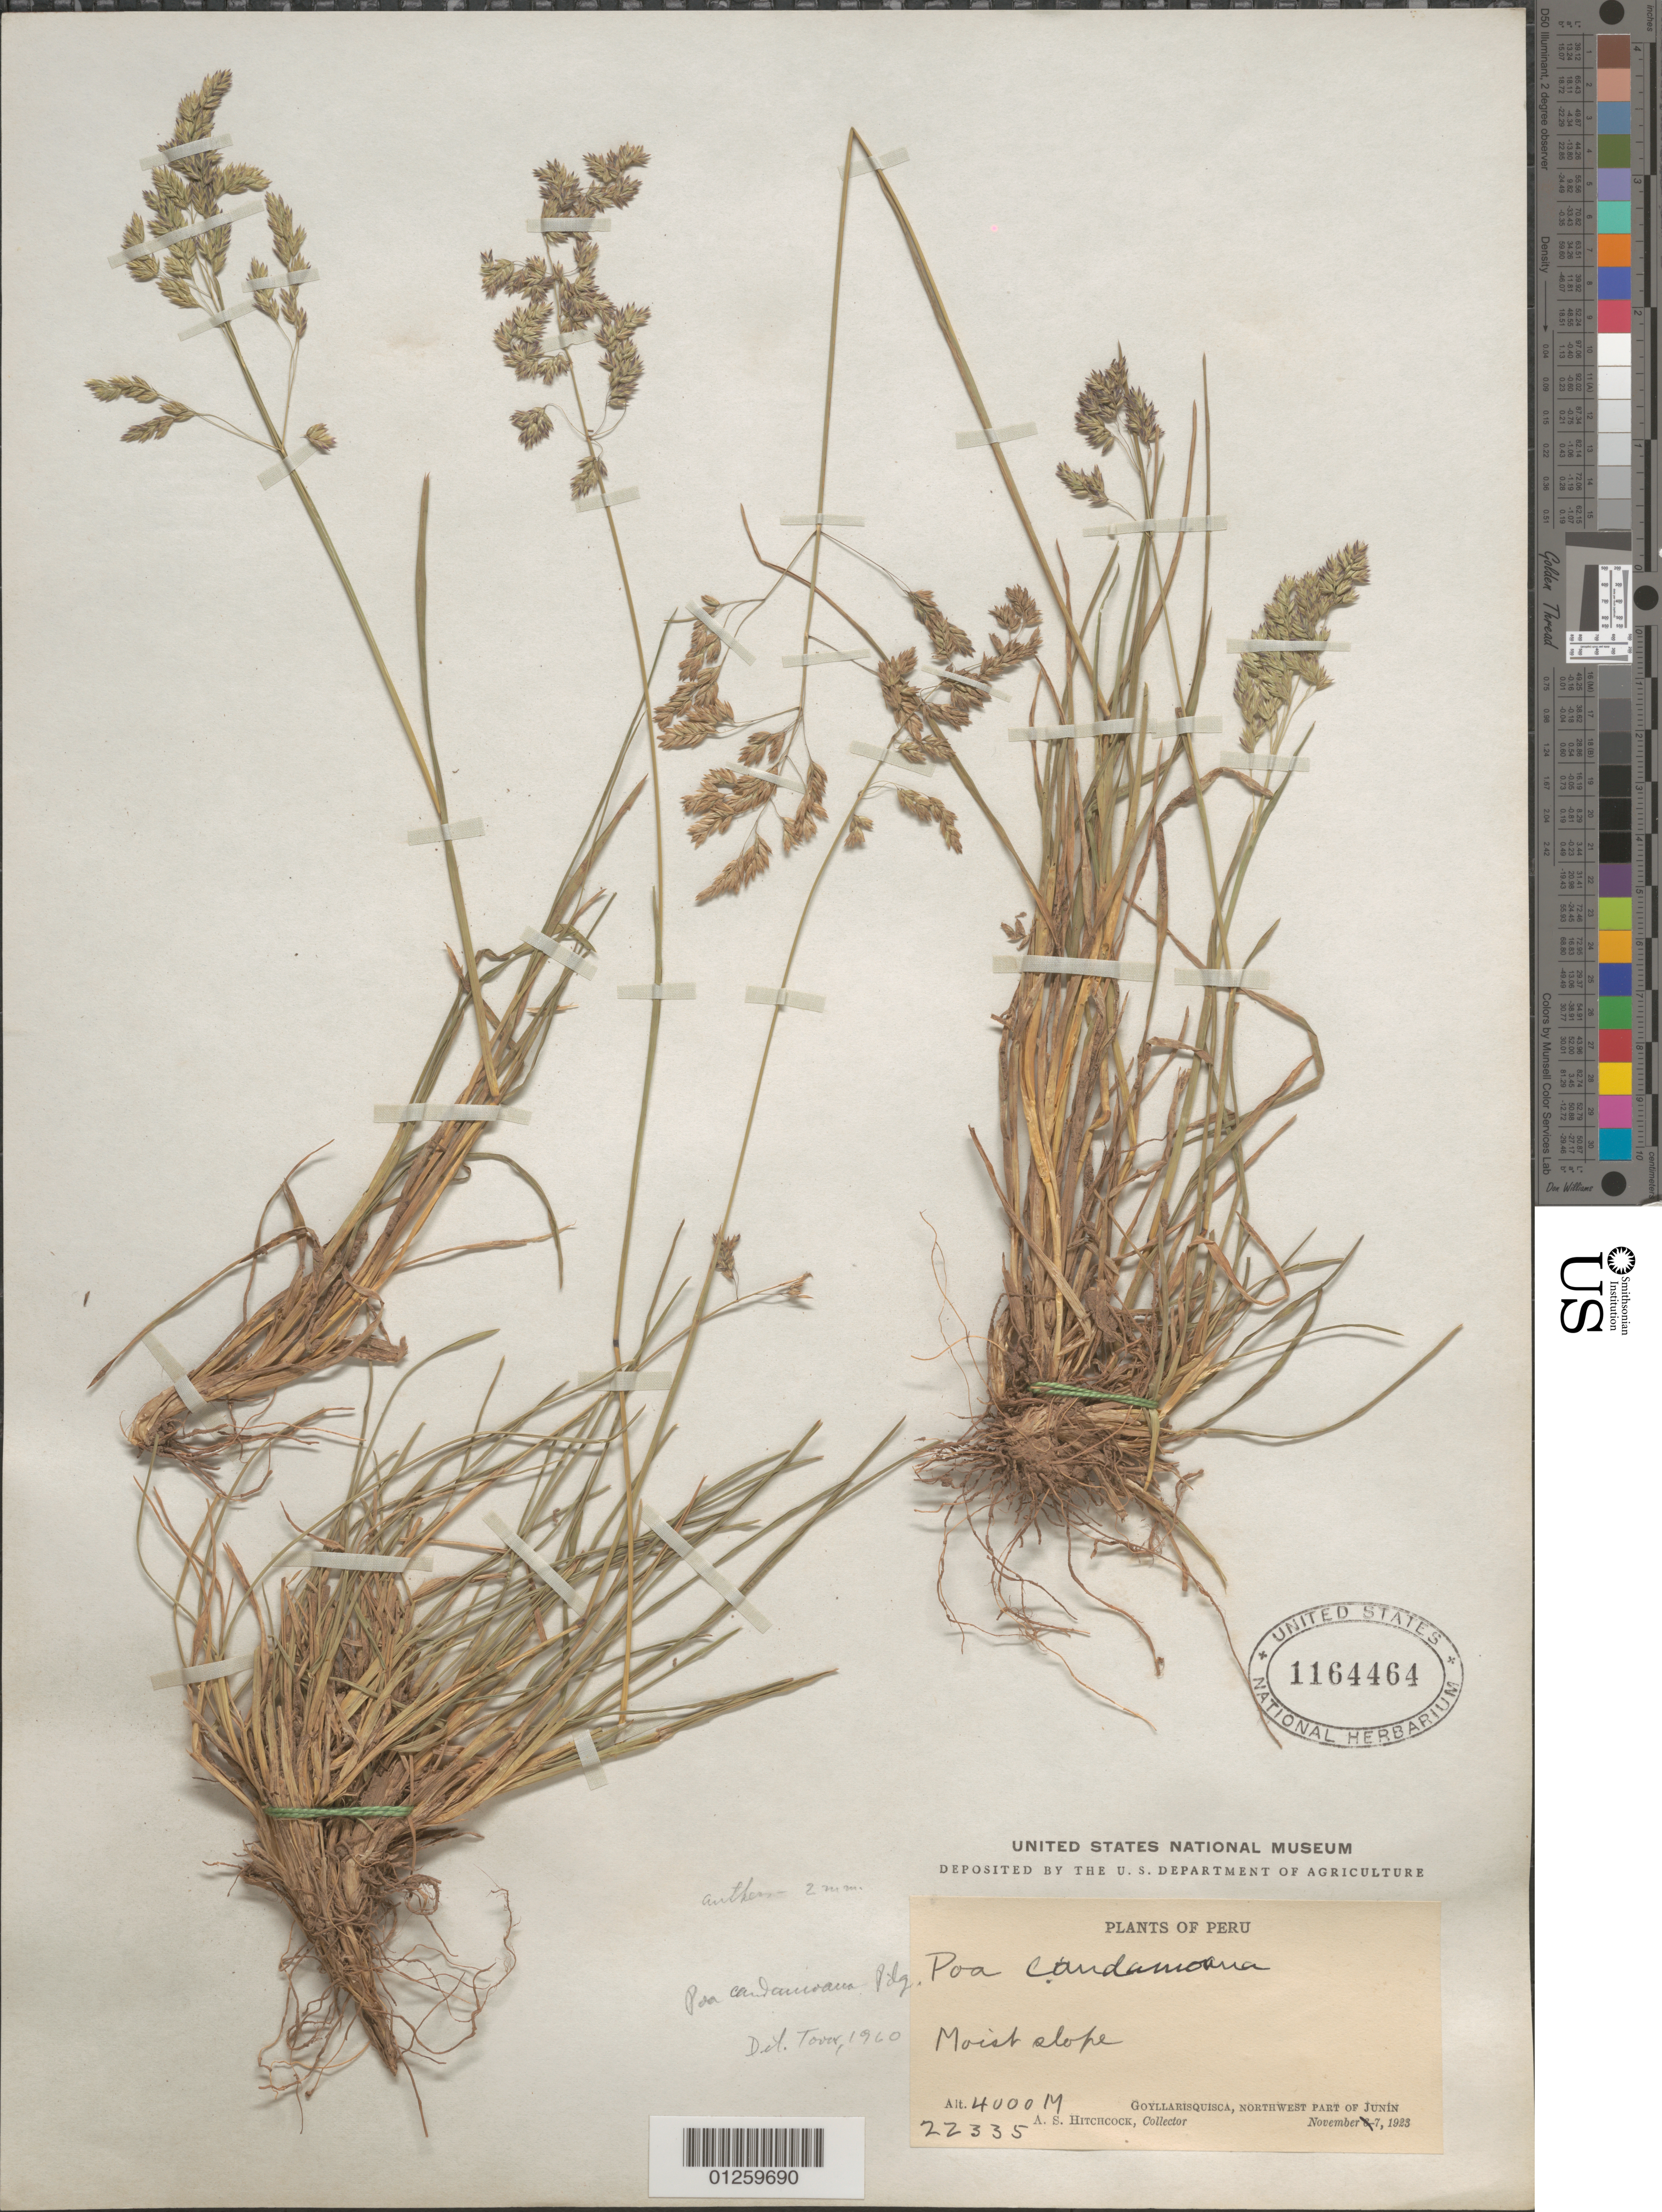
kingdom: Plantae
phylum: Tracheophyta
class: Liliopsida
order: Poales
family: Poaceae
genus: Poa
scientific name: Poa candamoana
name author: Pilg.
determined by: Soreng, Robert J., Research Associate (BOT), Smithsonian Institution - National Museum of Natural History (UNITED STATES)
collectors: A. S. Hitchcock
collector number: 22335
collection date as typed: november 7, 1923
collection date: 1923-11-07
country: Peru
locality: Goyllarisquisca, Norwest part of Junin.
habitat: moist slope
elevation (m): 4000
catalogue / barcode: US 1164464